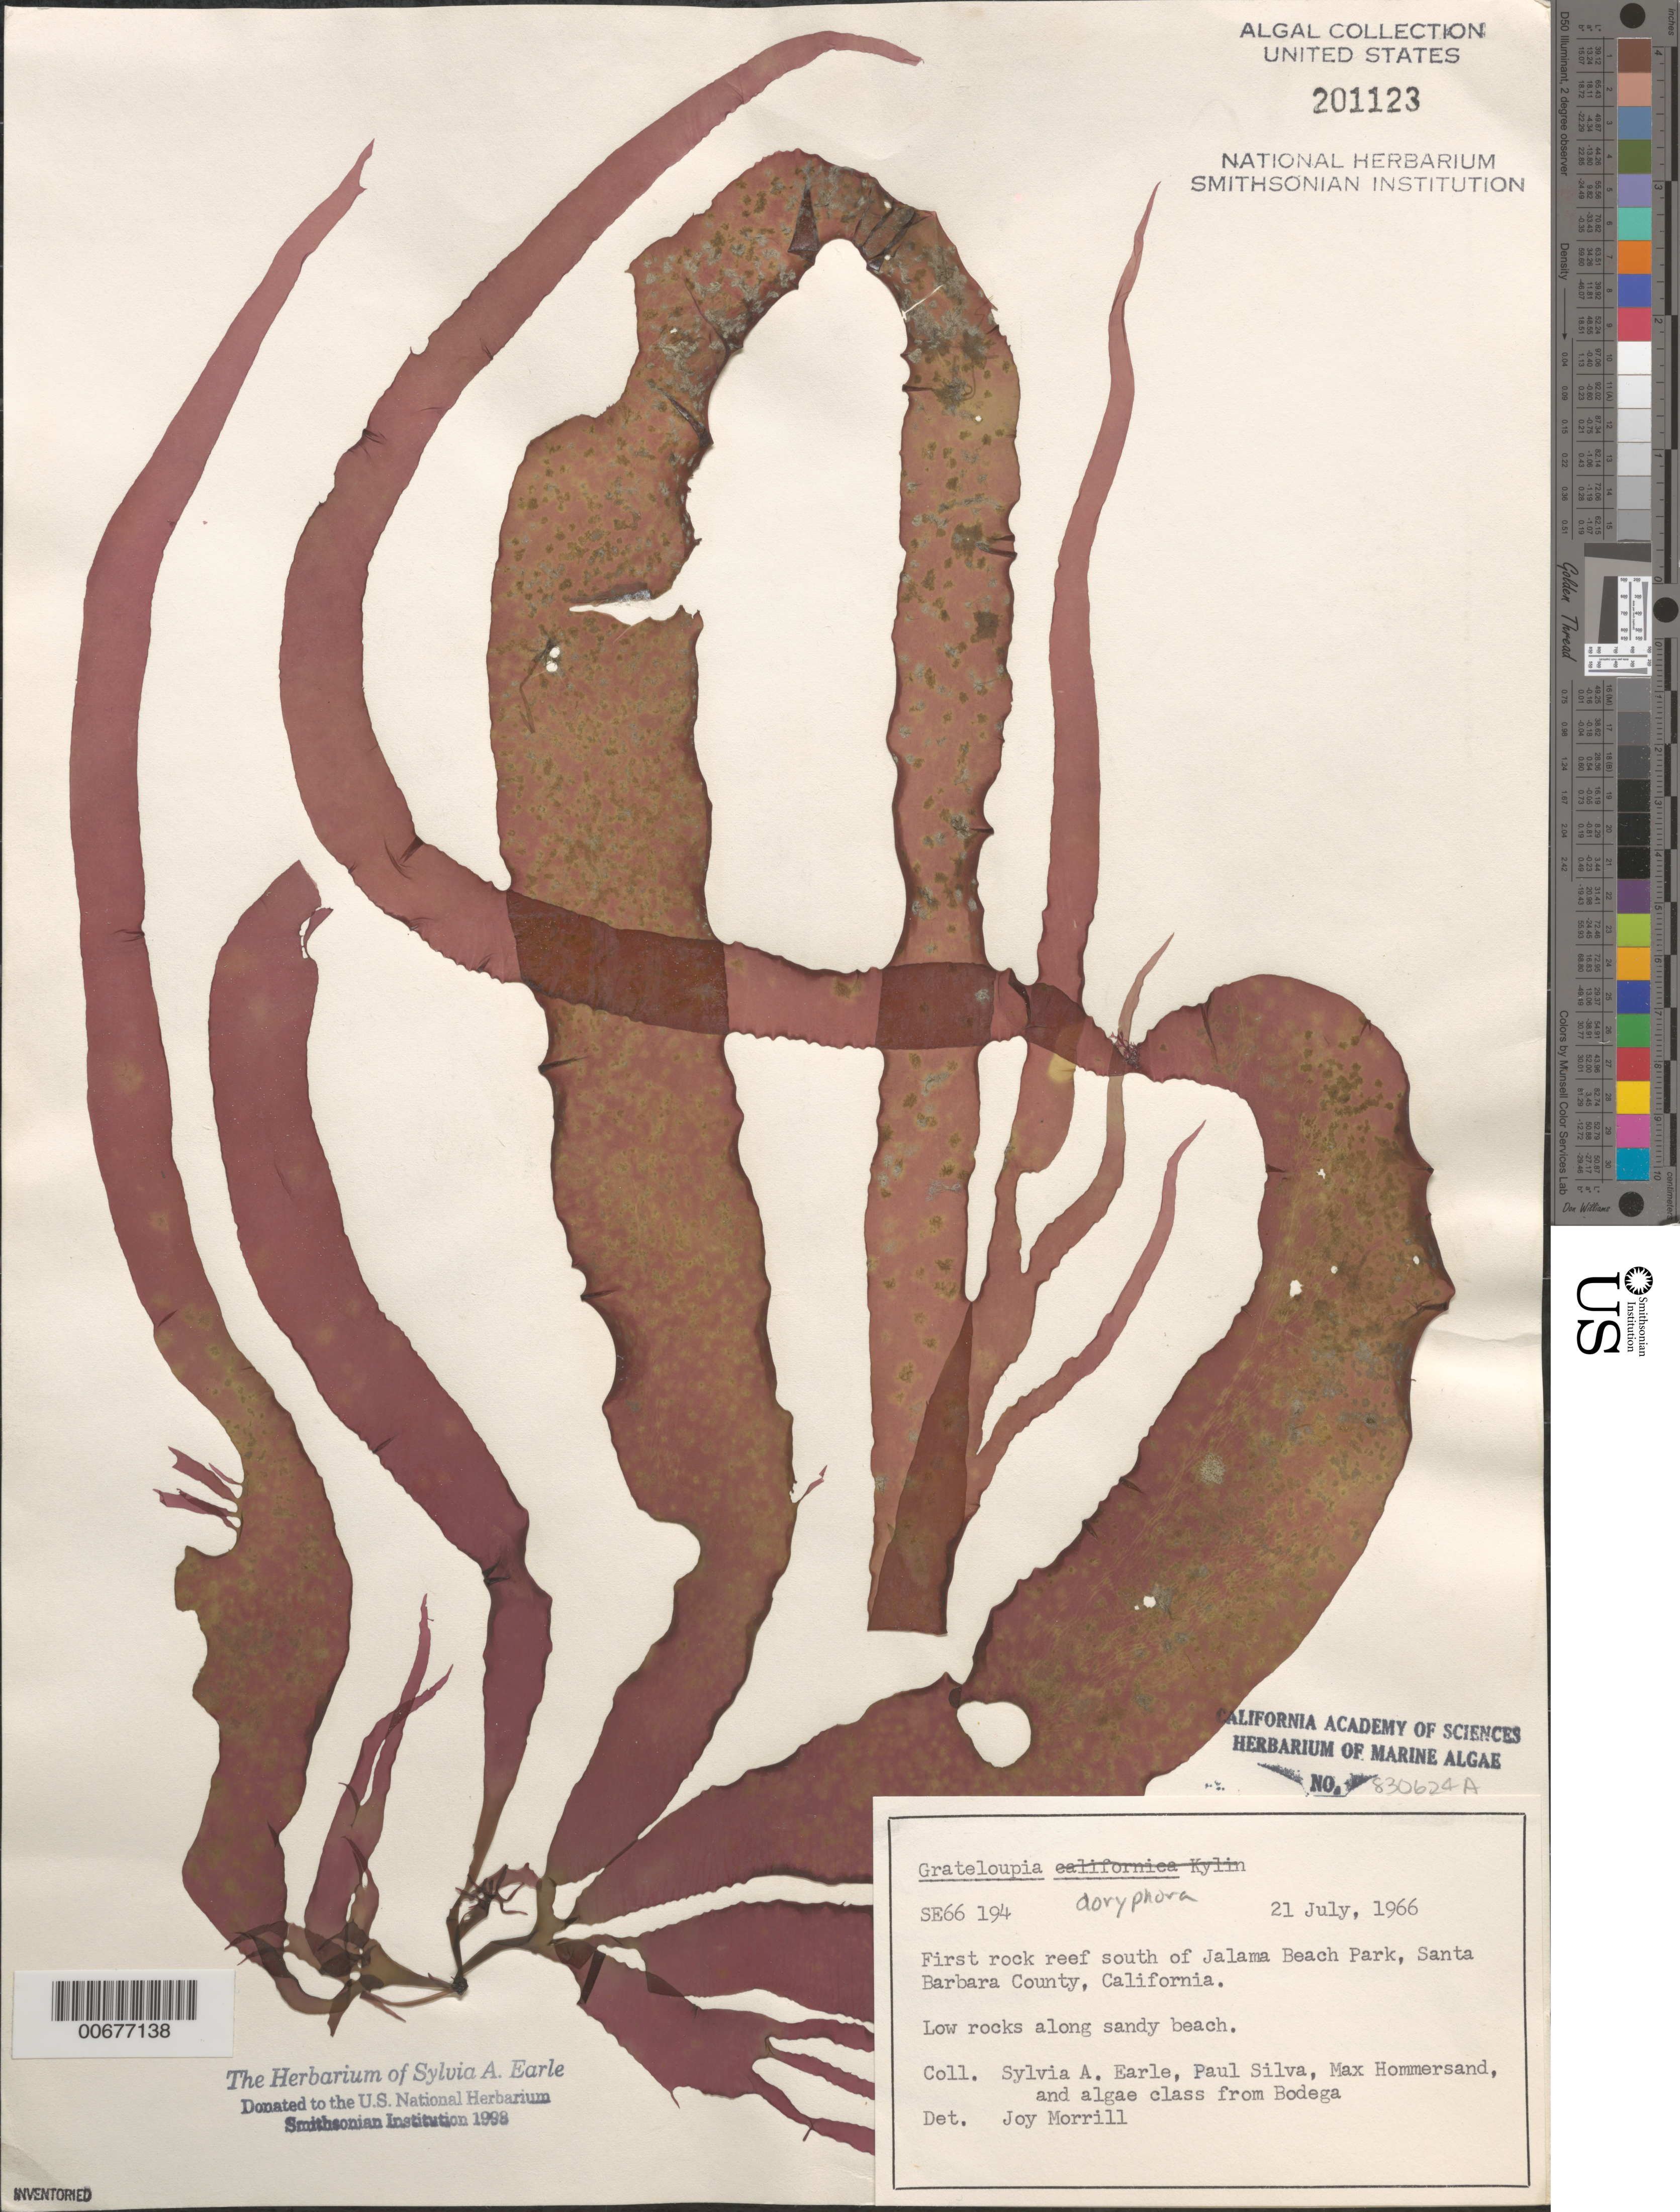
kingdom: Plantae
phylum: Rhodophyta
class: Florideophyceae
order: Halymeniales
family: Halymeniaceae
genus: Grateloupia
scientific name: Grateloupia doryphora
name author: (Mont.) Howe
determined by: Morrill, J.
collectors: S. A. Earle, P. C. Silva, M. H. Hommersand & Bodega Algae Class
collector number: SE 66194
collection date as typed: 21 Jul 1966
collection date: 1966-07-21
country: United States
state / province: California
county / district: Santa Barbara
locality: Reef south of Jalama Beach Park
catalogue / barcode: US 201123